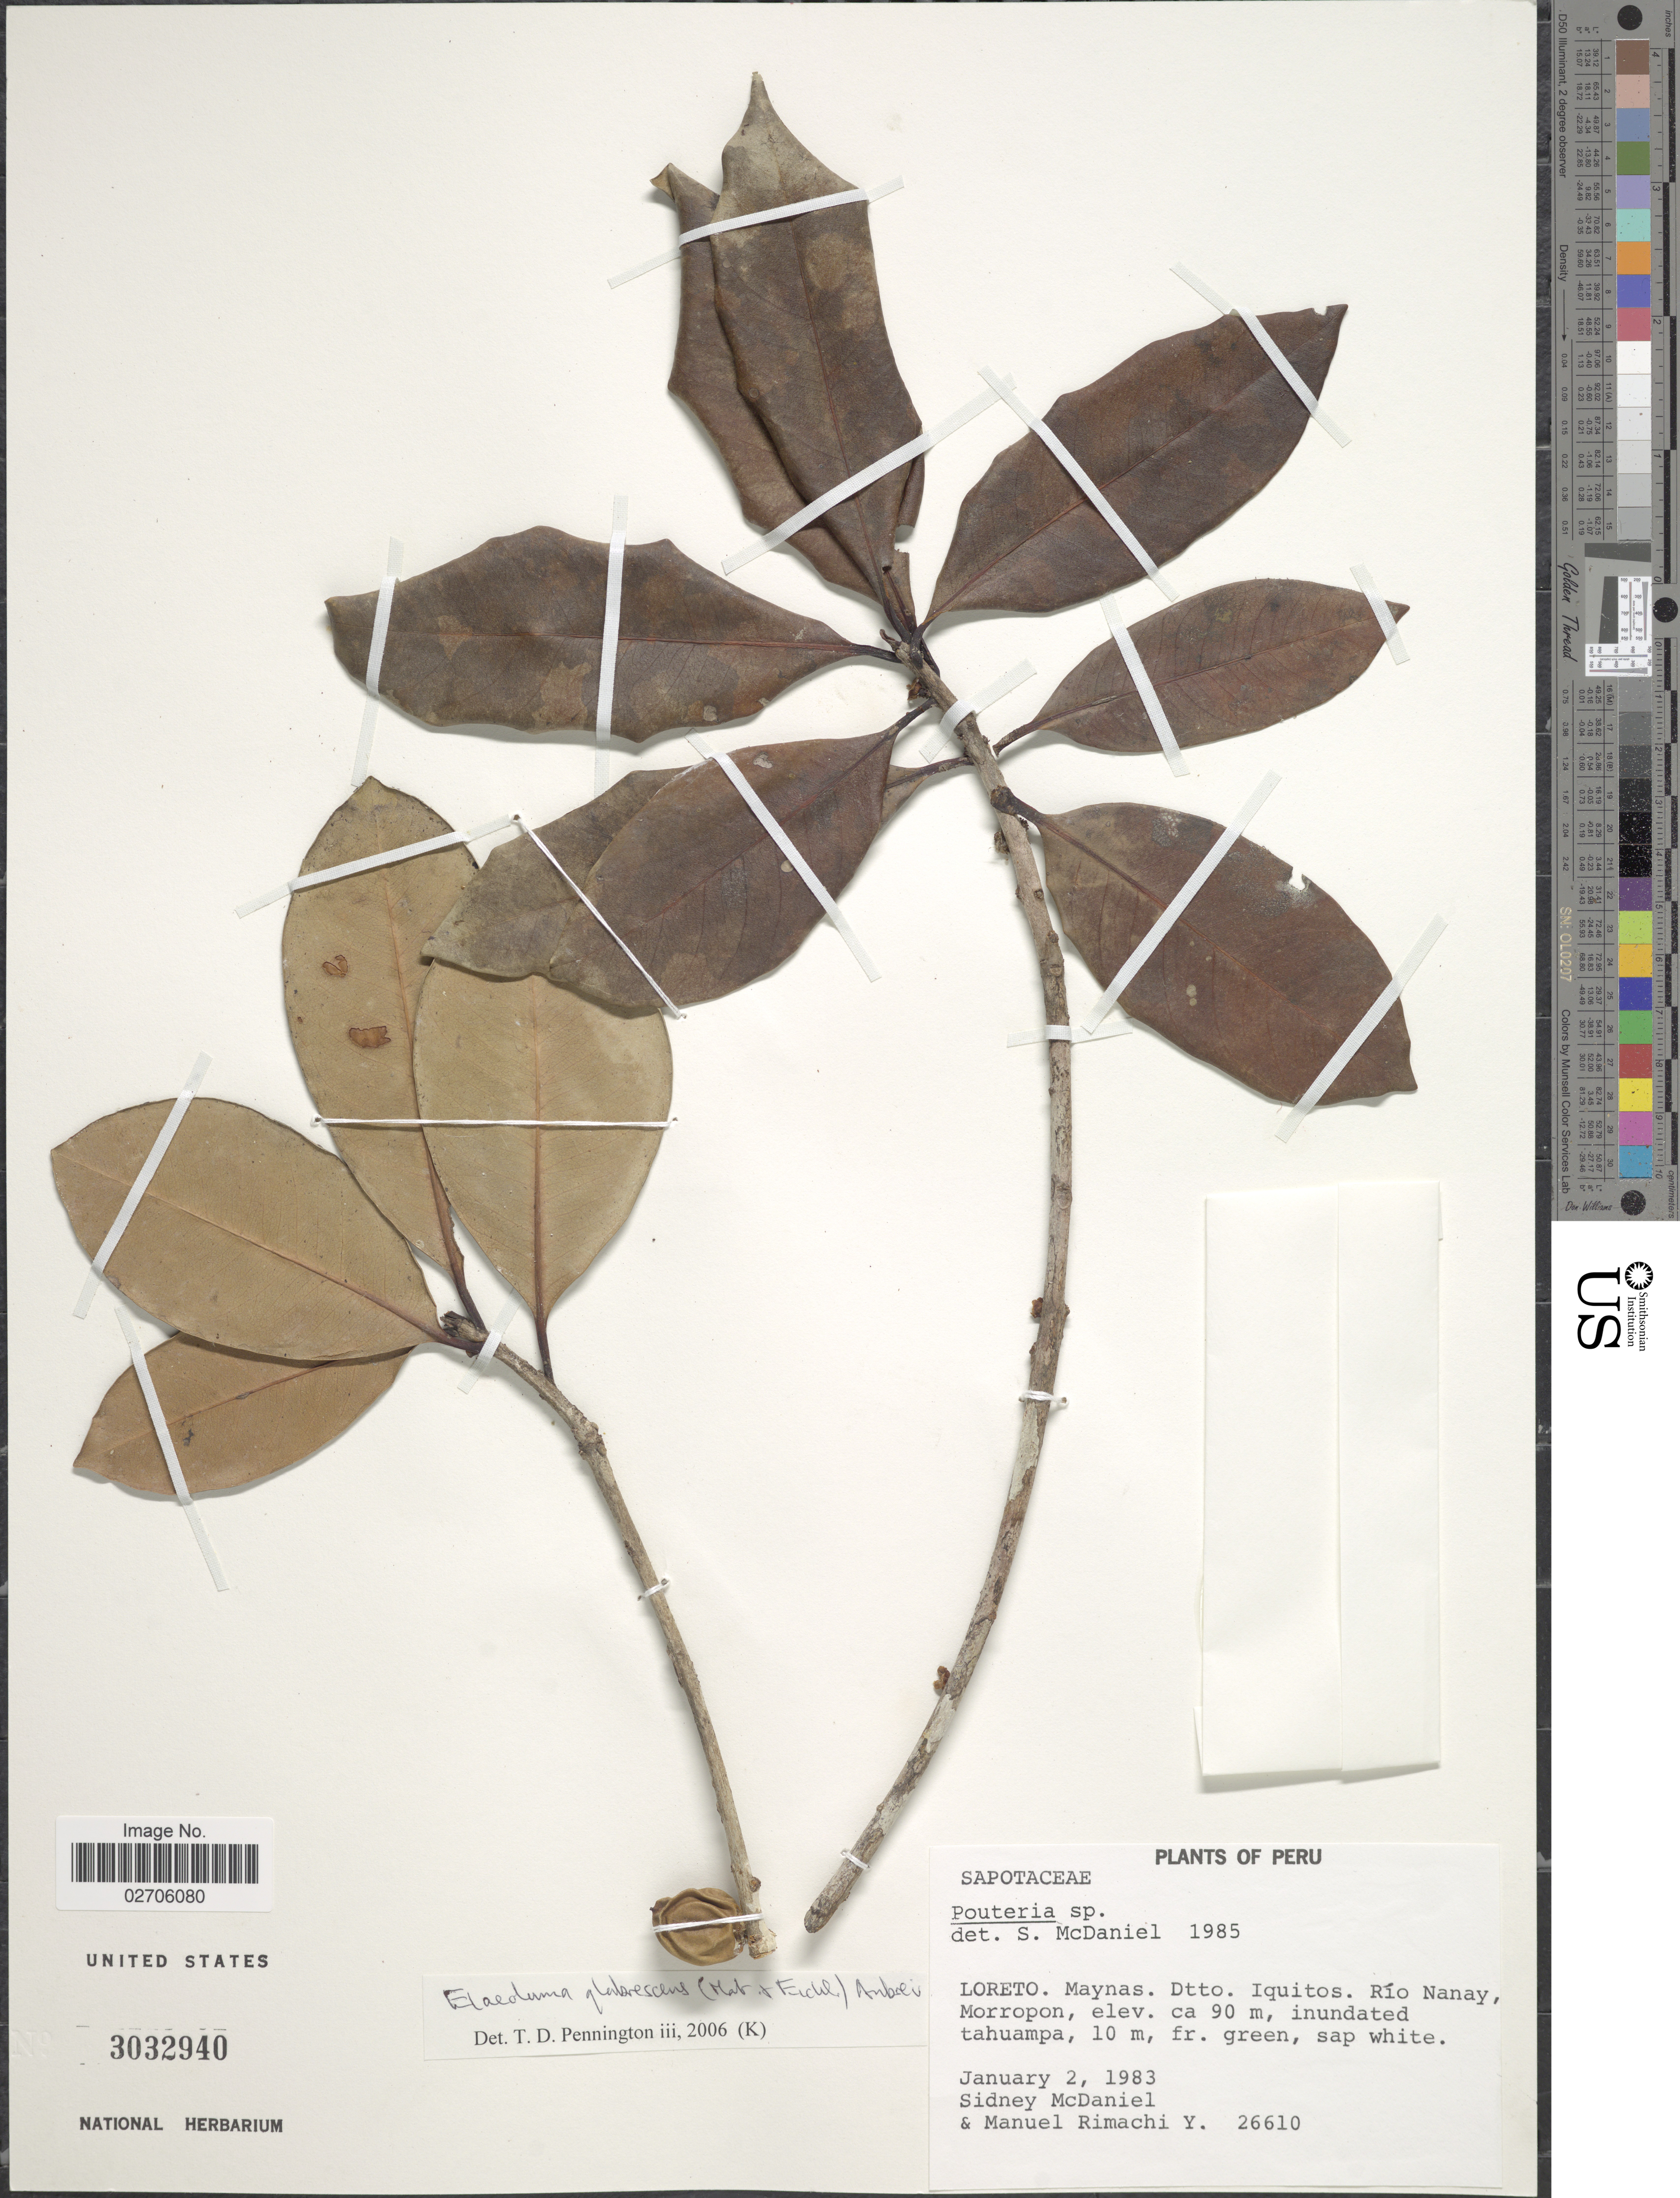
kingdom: Plantae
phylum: Tracheophyta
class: Magnoliopsida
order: Ericales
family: Sapotaceae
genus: Elaeoluma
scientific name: Elaeoluma glabrescens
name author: (Mart. & Eichler) Aubrév.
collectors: S. McDaniel & M. Rimachi Y.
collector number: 26610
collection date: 1983-01-02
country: Peru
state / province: Loreto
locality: Maynas. Dtto. Iquitos. Río Nanay, Morropon.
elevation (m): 90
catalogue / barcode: US 3032940